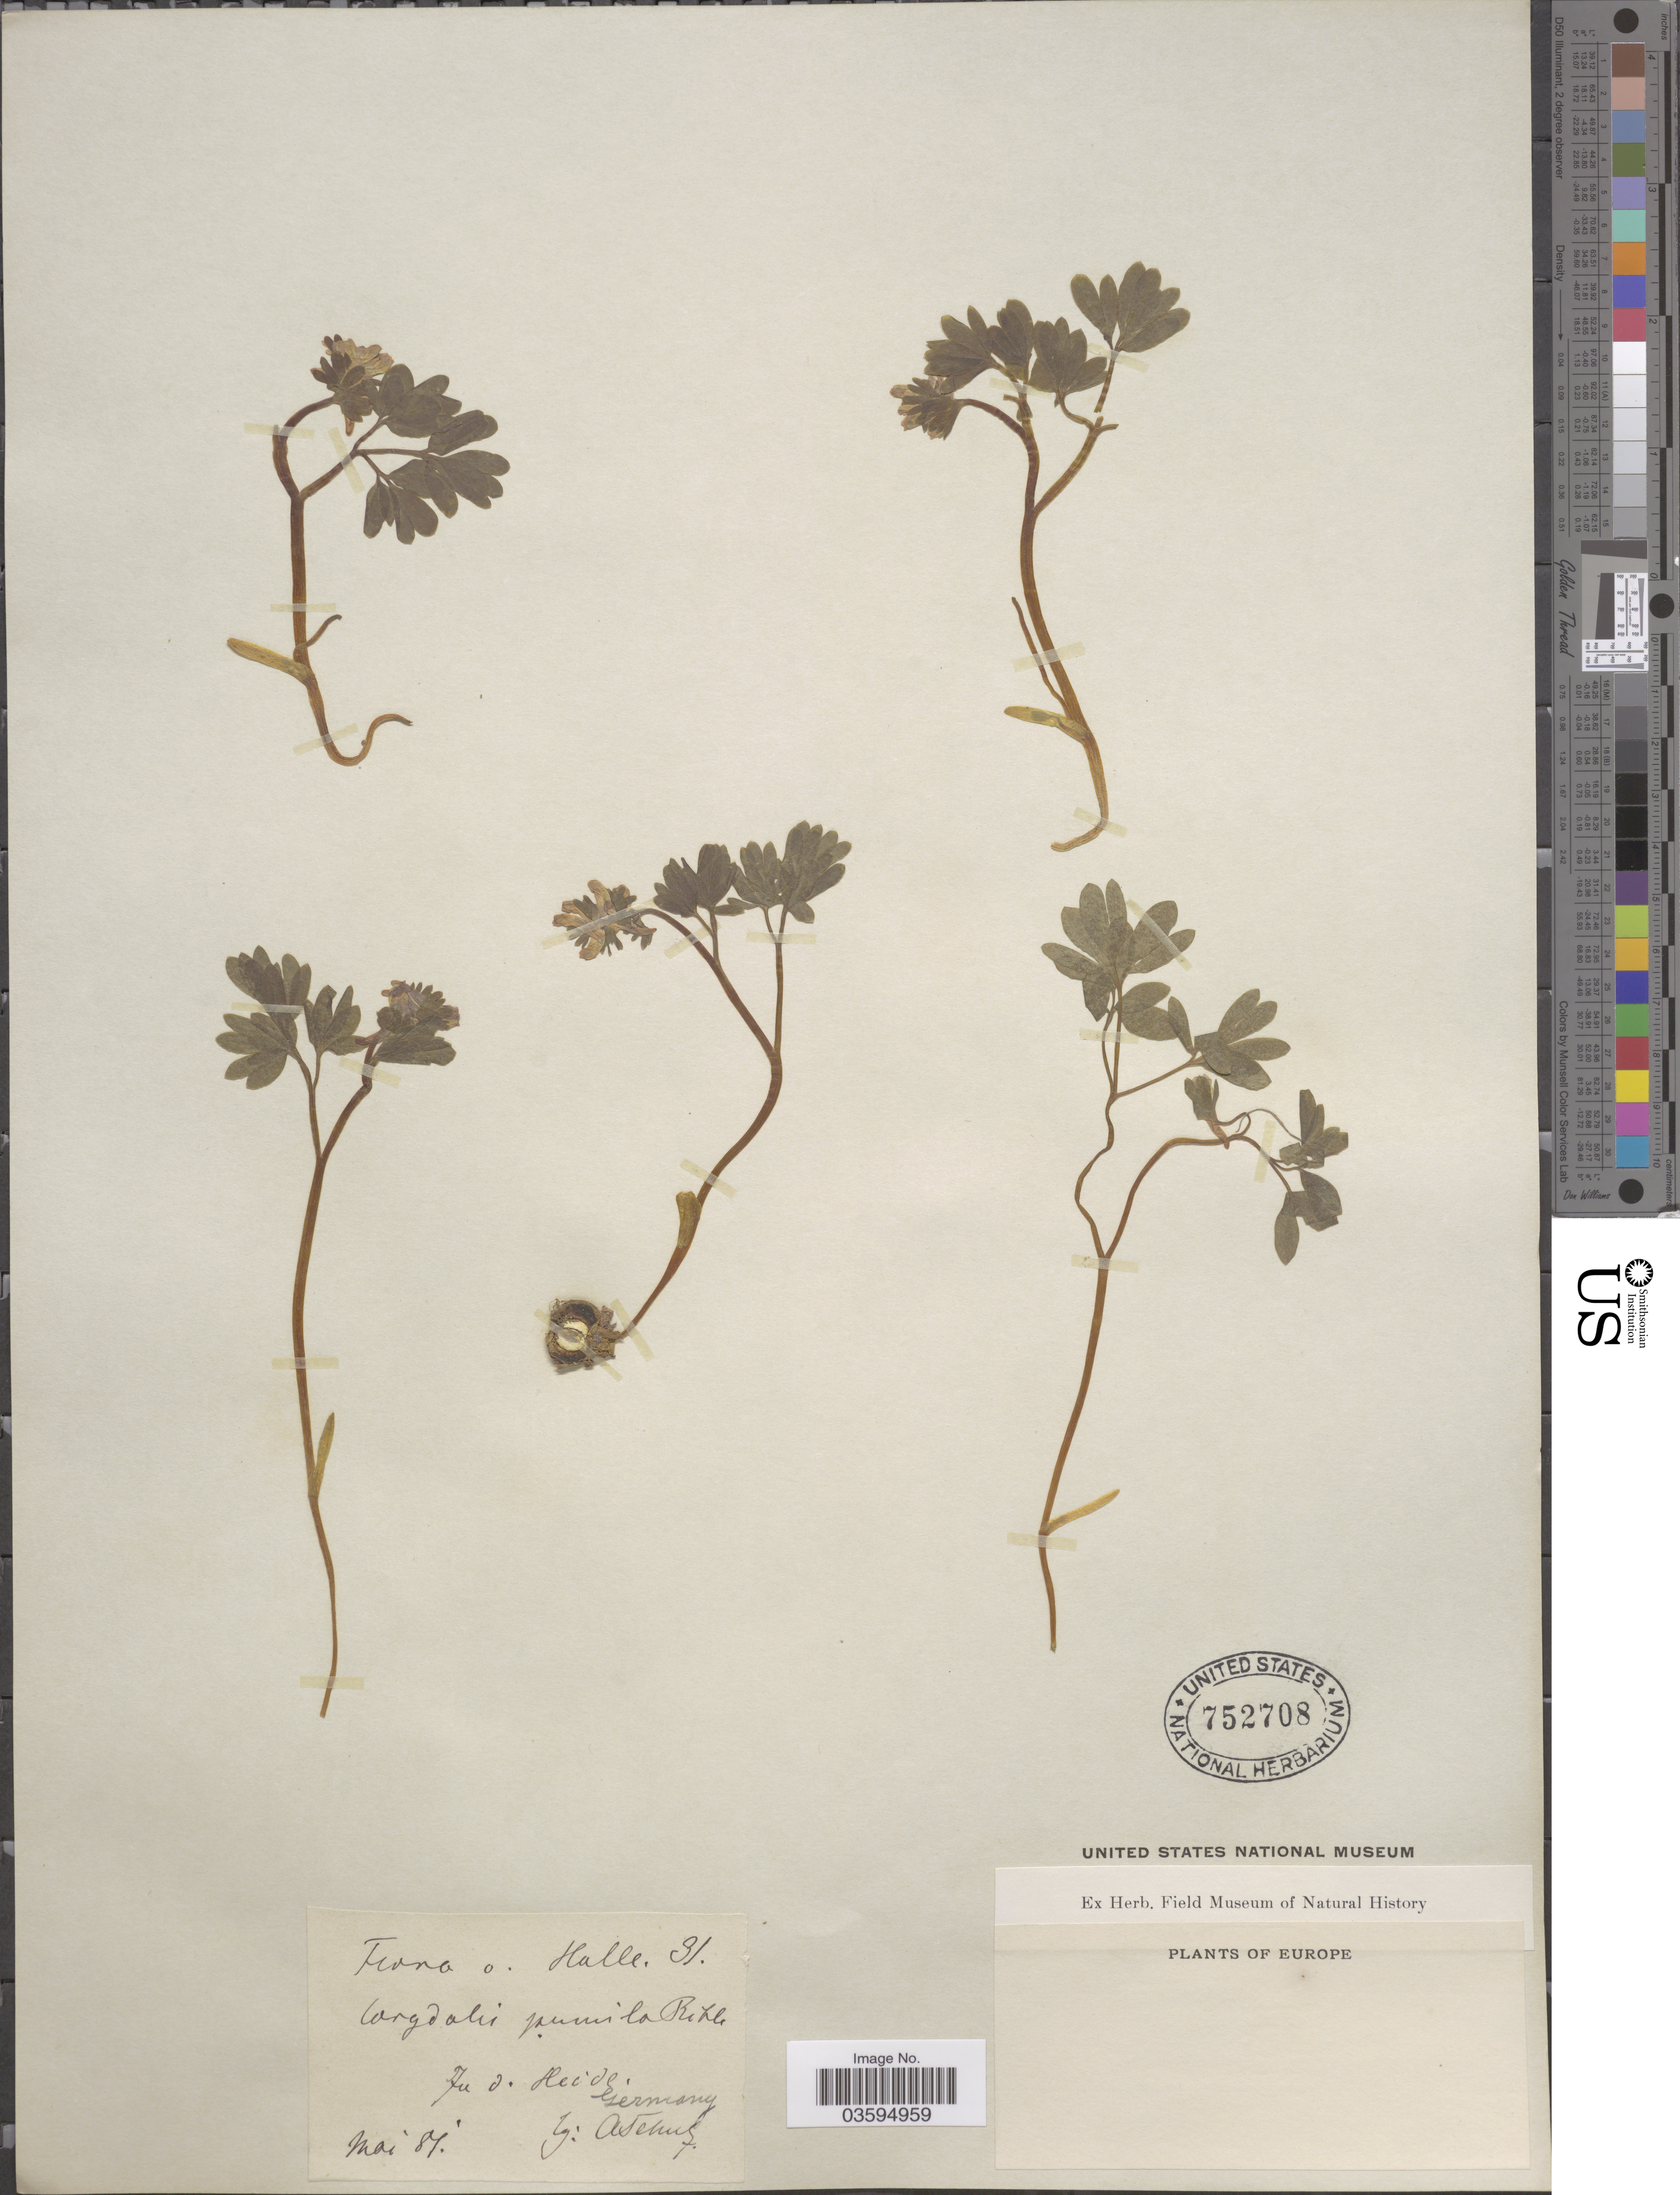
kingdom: Plantae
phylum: Tracheophyta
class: Magnoliopsida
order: Ranunculales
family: Papaveraceae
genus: Corydalis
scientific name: Corydalis pumila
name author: W.D.J. Koch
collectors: A. Schur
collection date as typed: Transcribed d/m/y: /5/81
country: Germany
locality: Halle St. Fu d. Heids. [interpreted]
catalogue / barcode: US 752708